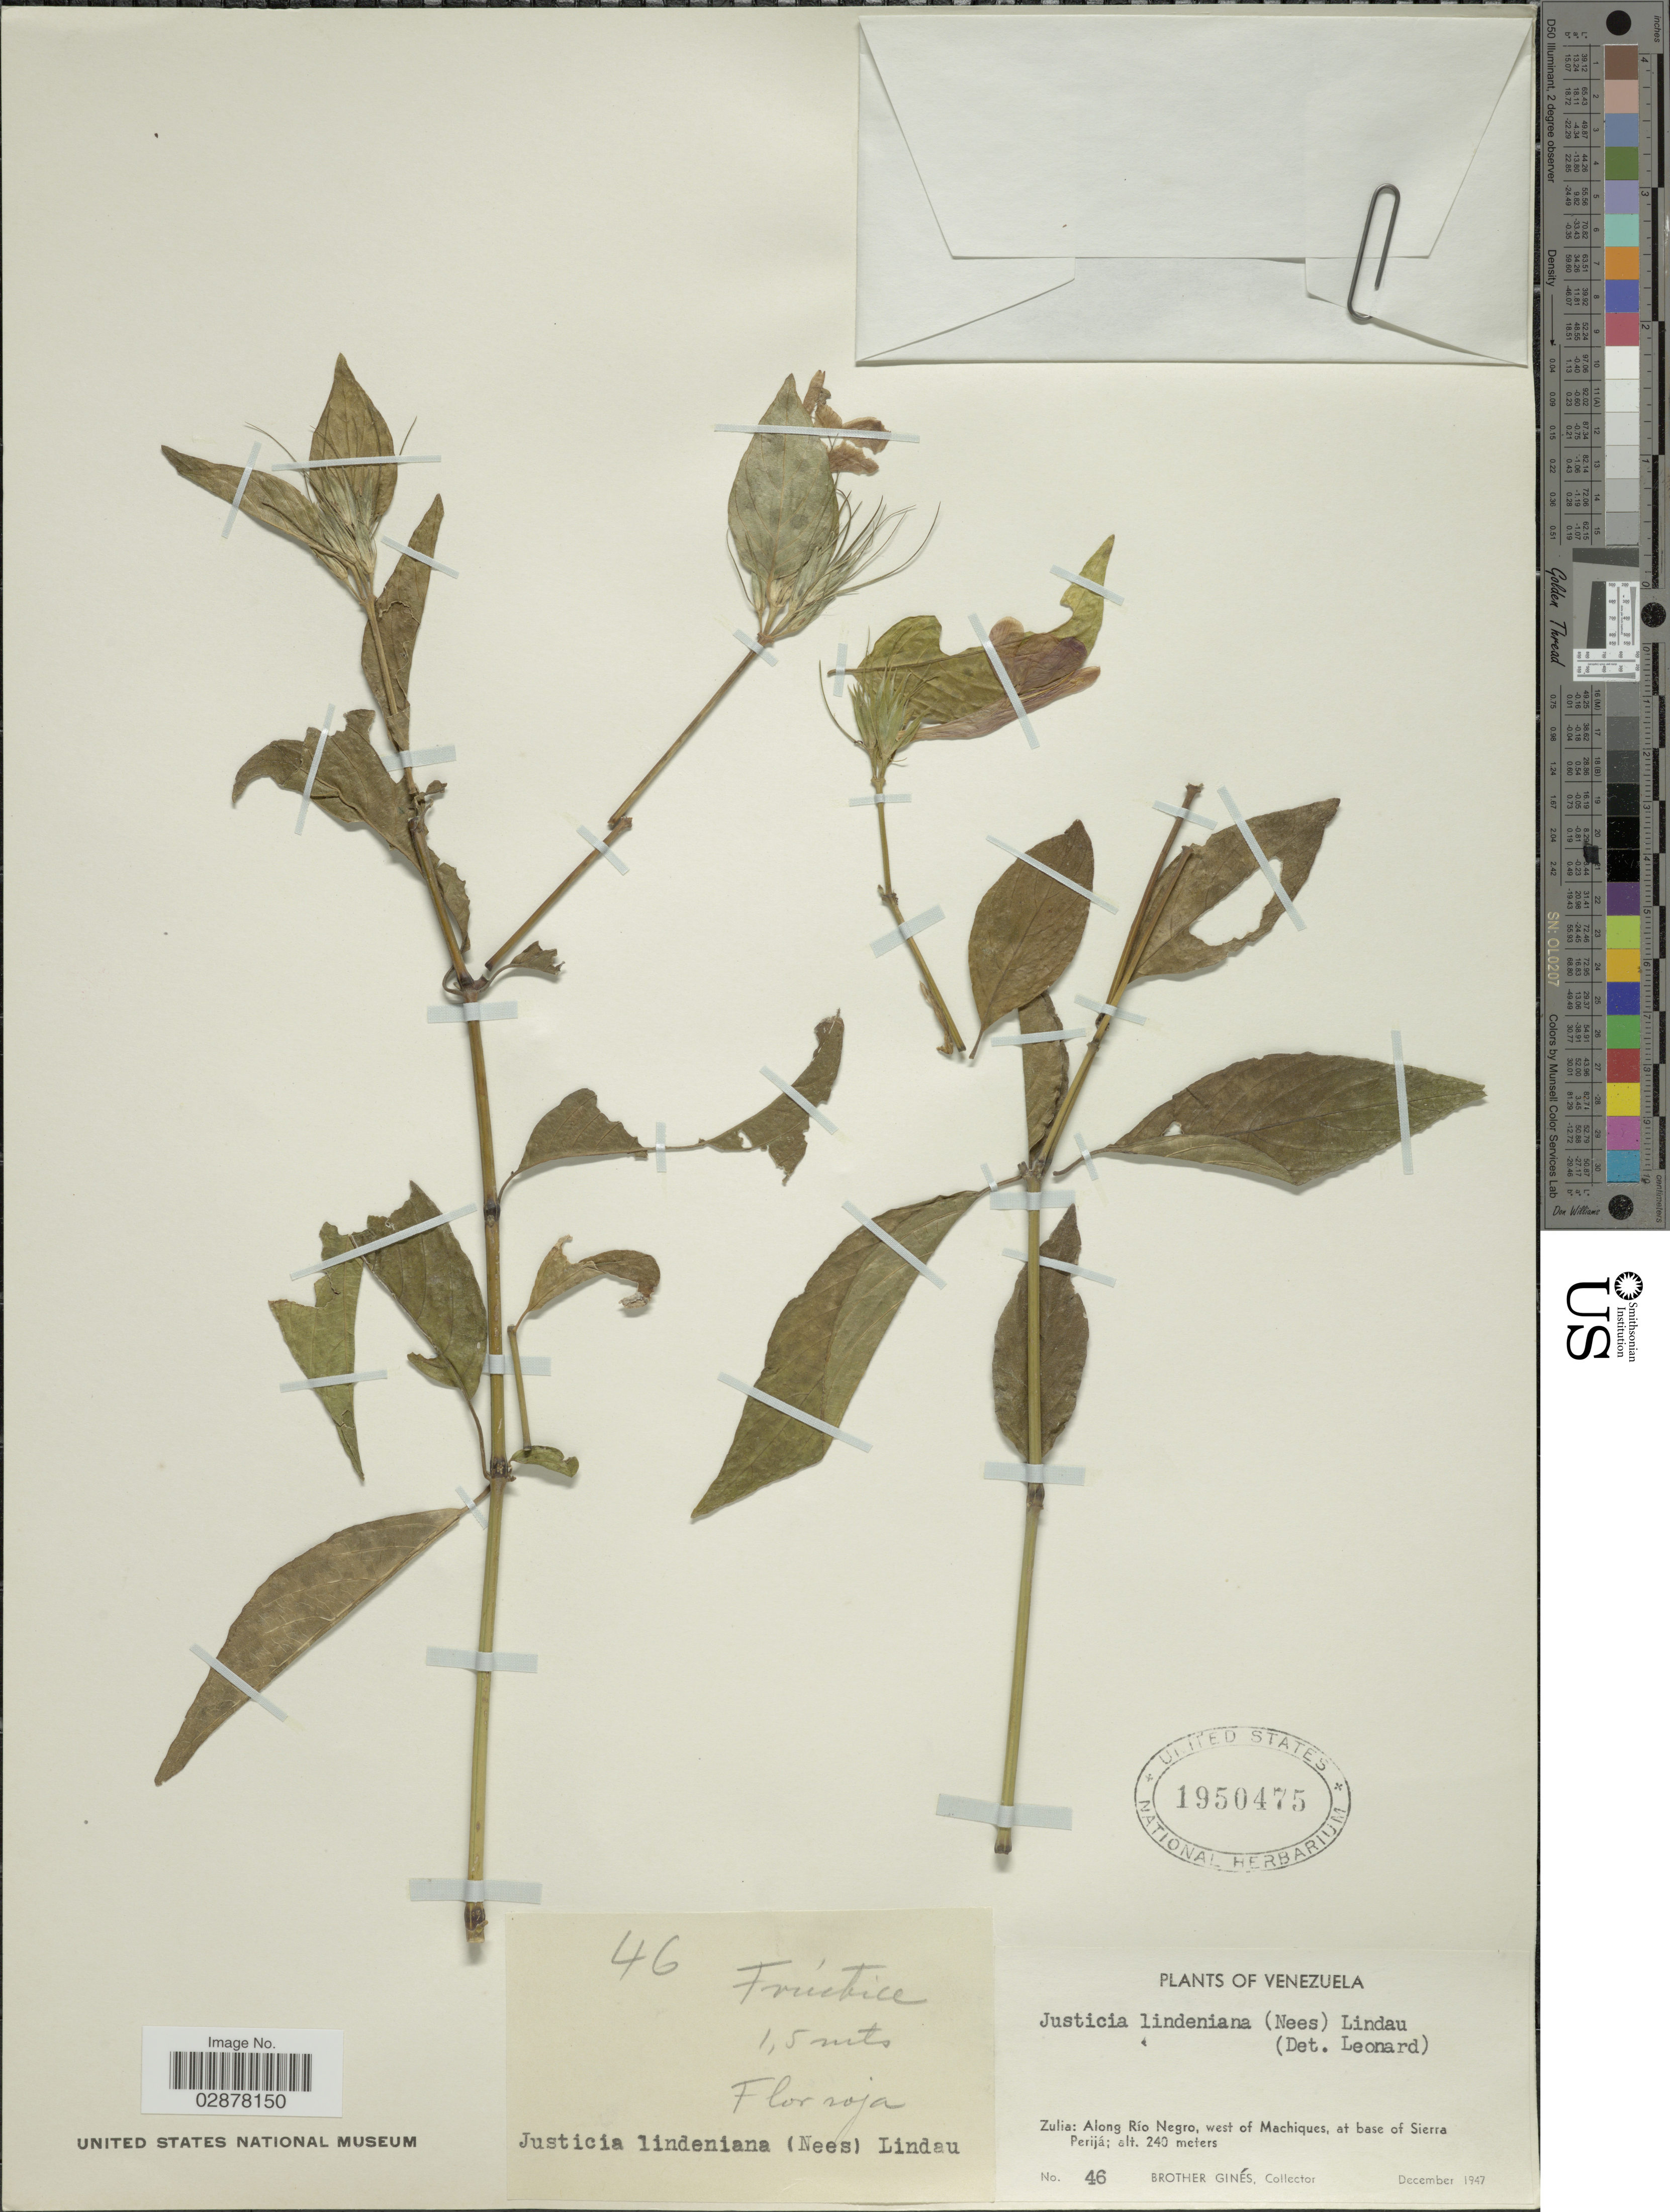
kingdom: Plantae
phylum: Tracheophyta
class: Magnoliopsida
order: Lamiales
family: Acanthaceae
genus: Justicia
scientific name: Justicia chaetocephala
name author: (Mildbr.) Leonard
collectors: Bro. Gines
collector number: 46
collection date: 1947-12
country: Venezuela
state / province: Zulia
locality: Along Río Negro, west of Machiques, at base of Sierra Perijá.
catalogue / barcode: US 1950475